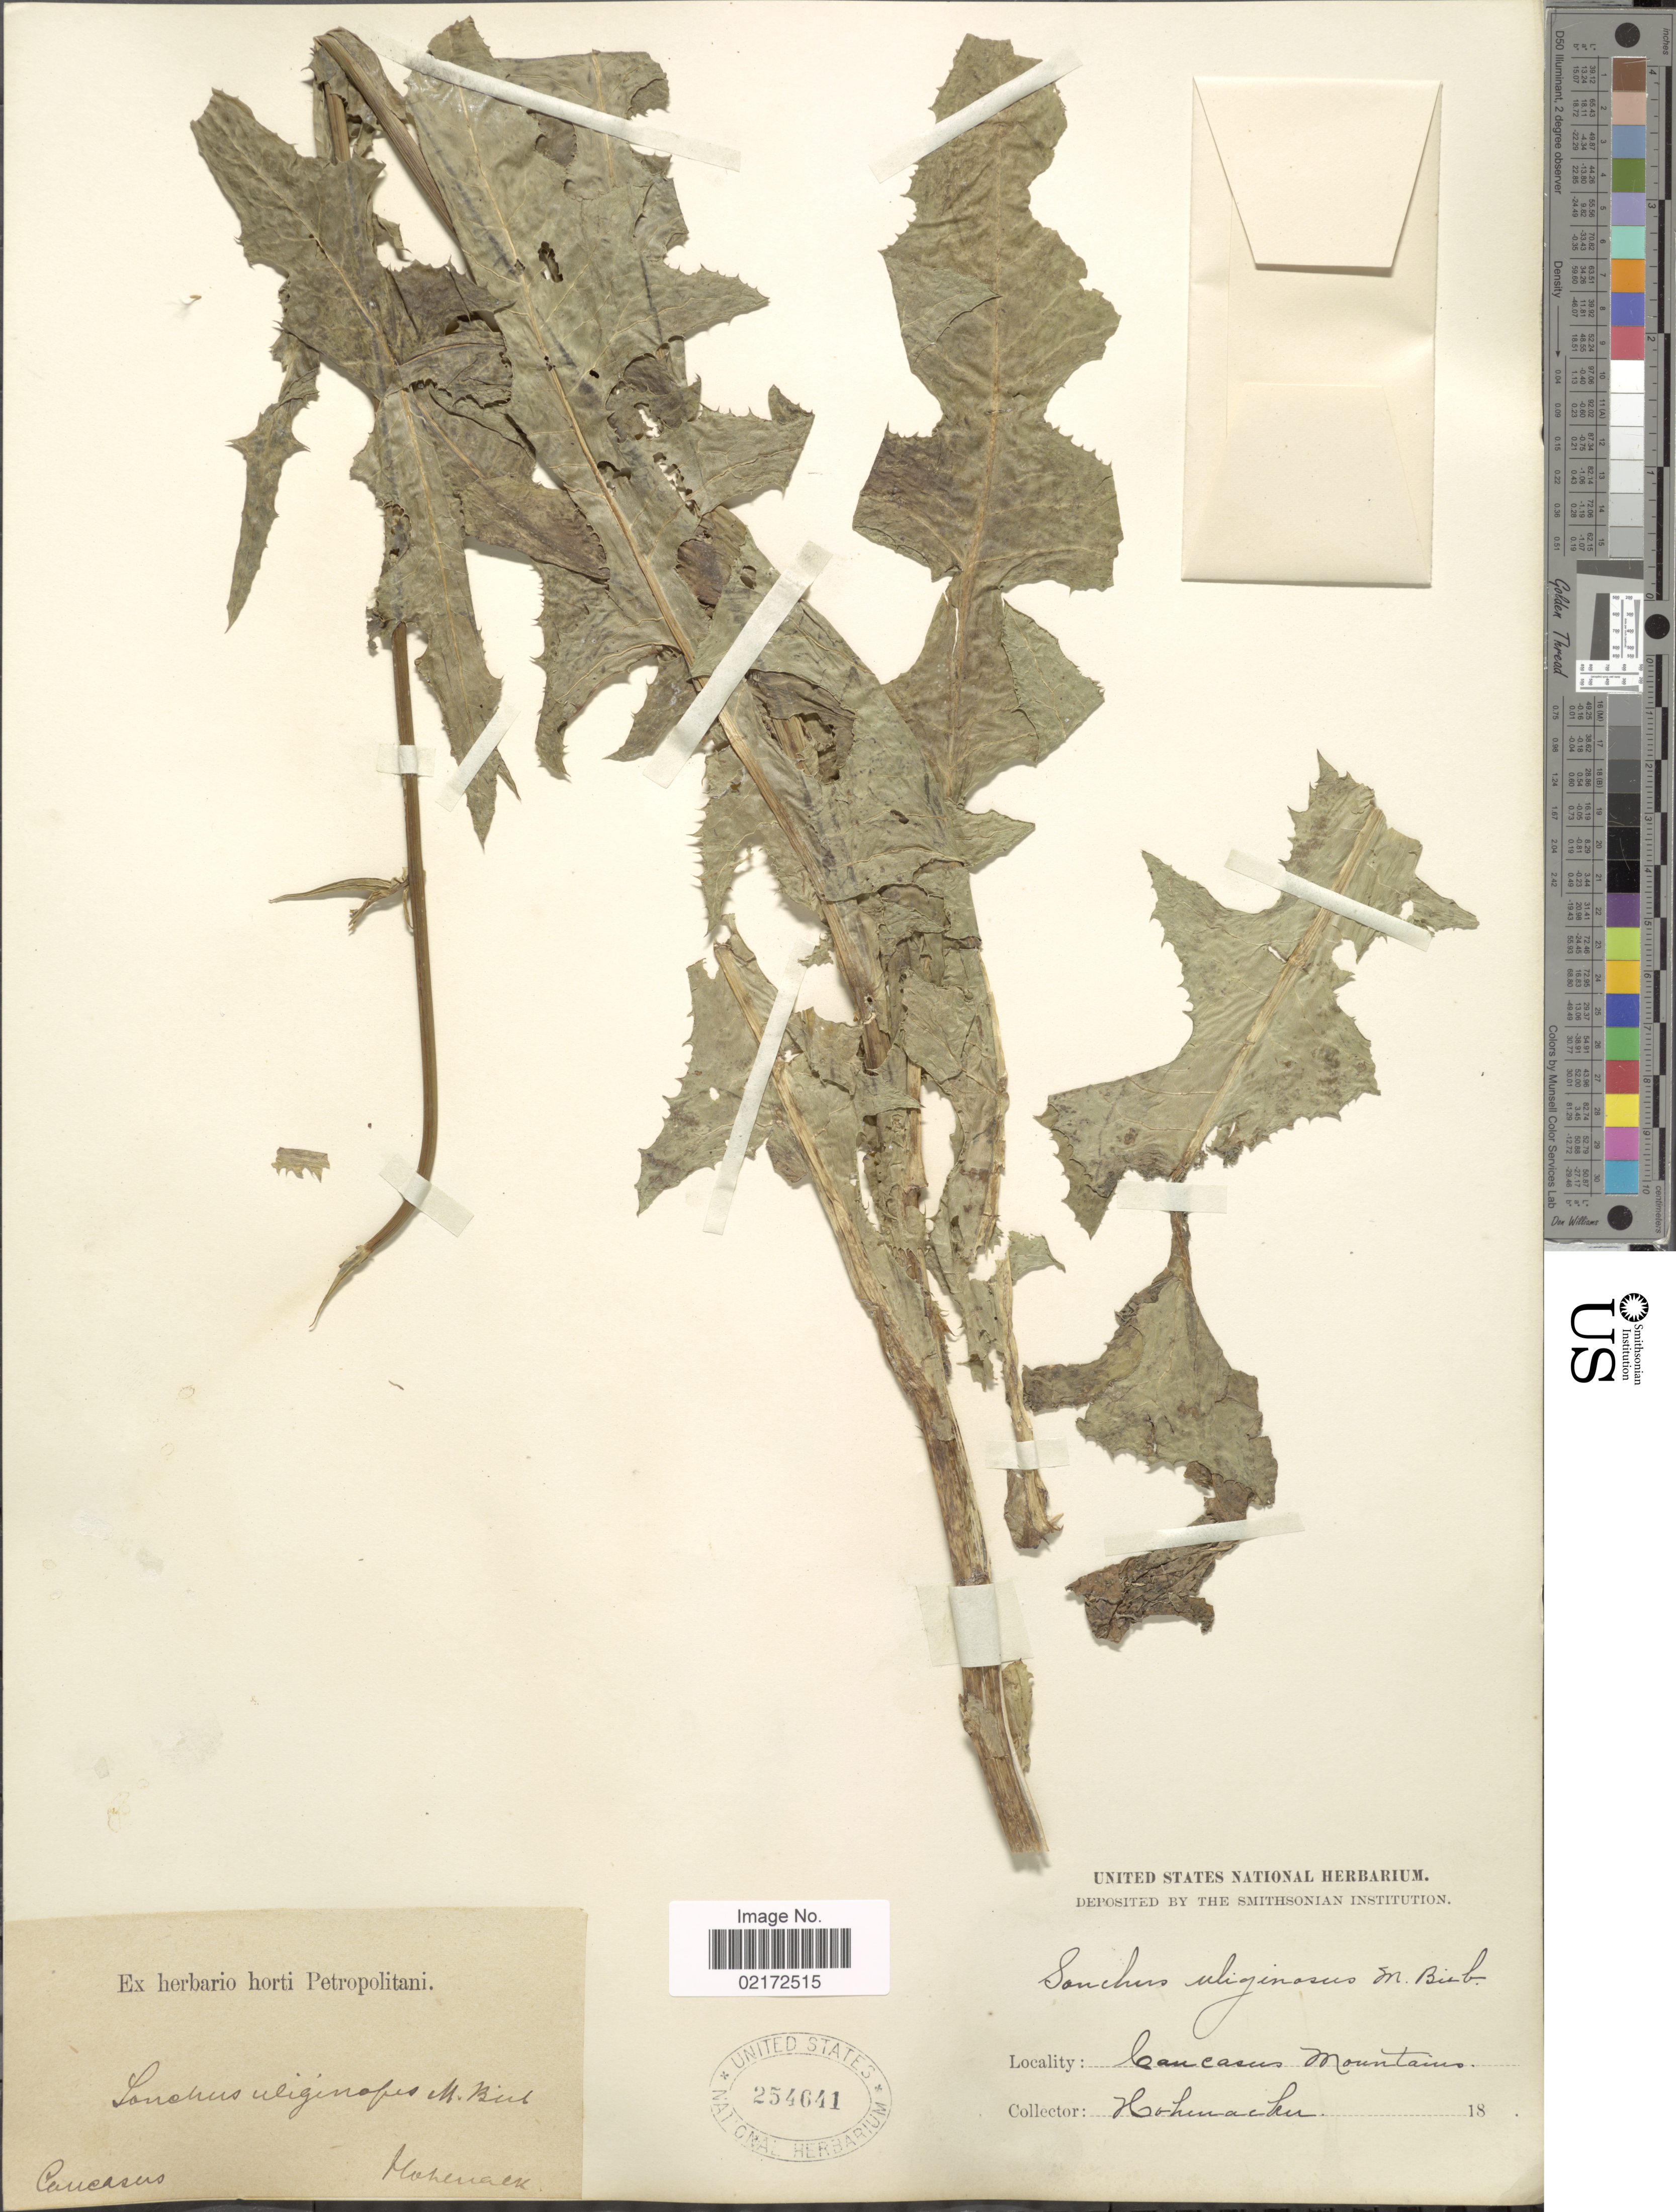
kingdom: Plantae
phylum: Tracheophyta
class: Magnoliopsida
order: Asterales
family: Asteraceae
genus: Sonchus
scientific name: Sonchus arvensis subsp. uliginosus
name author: (M. Bieb.) Nyman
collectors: Hohenacker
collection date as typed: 18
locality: Cancasus Mountains, Caucasus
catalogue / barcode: US 254641